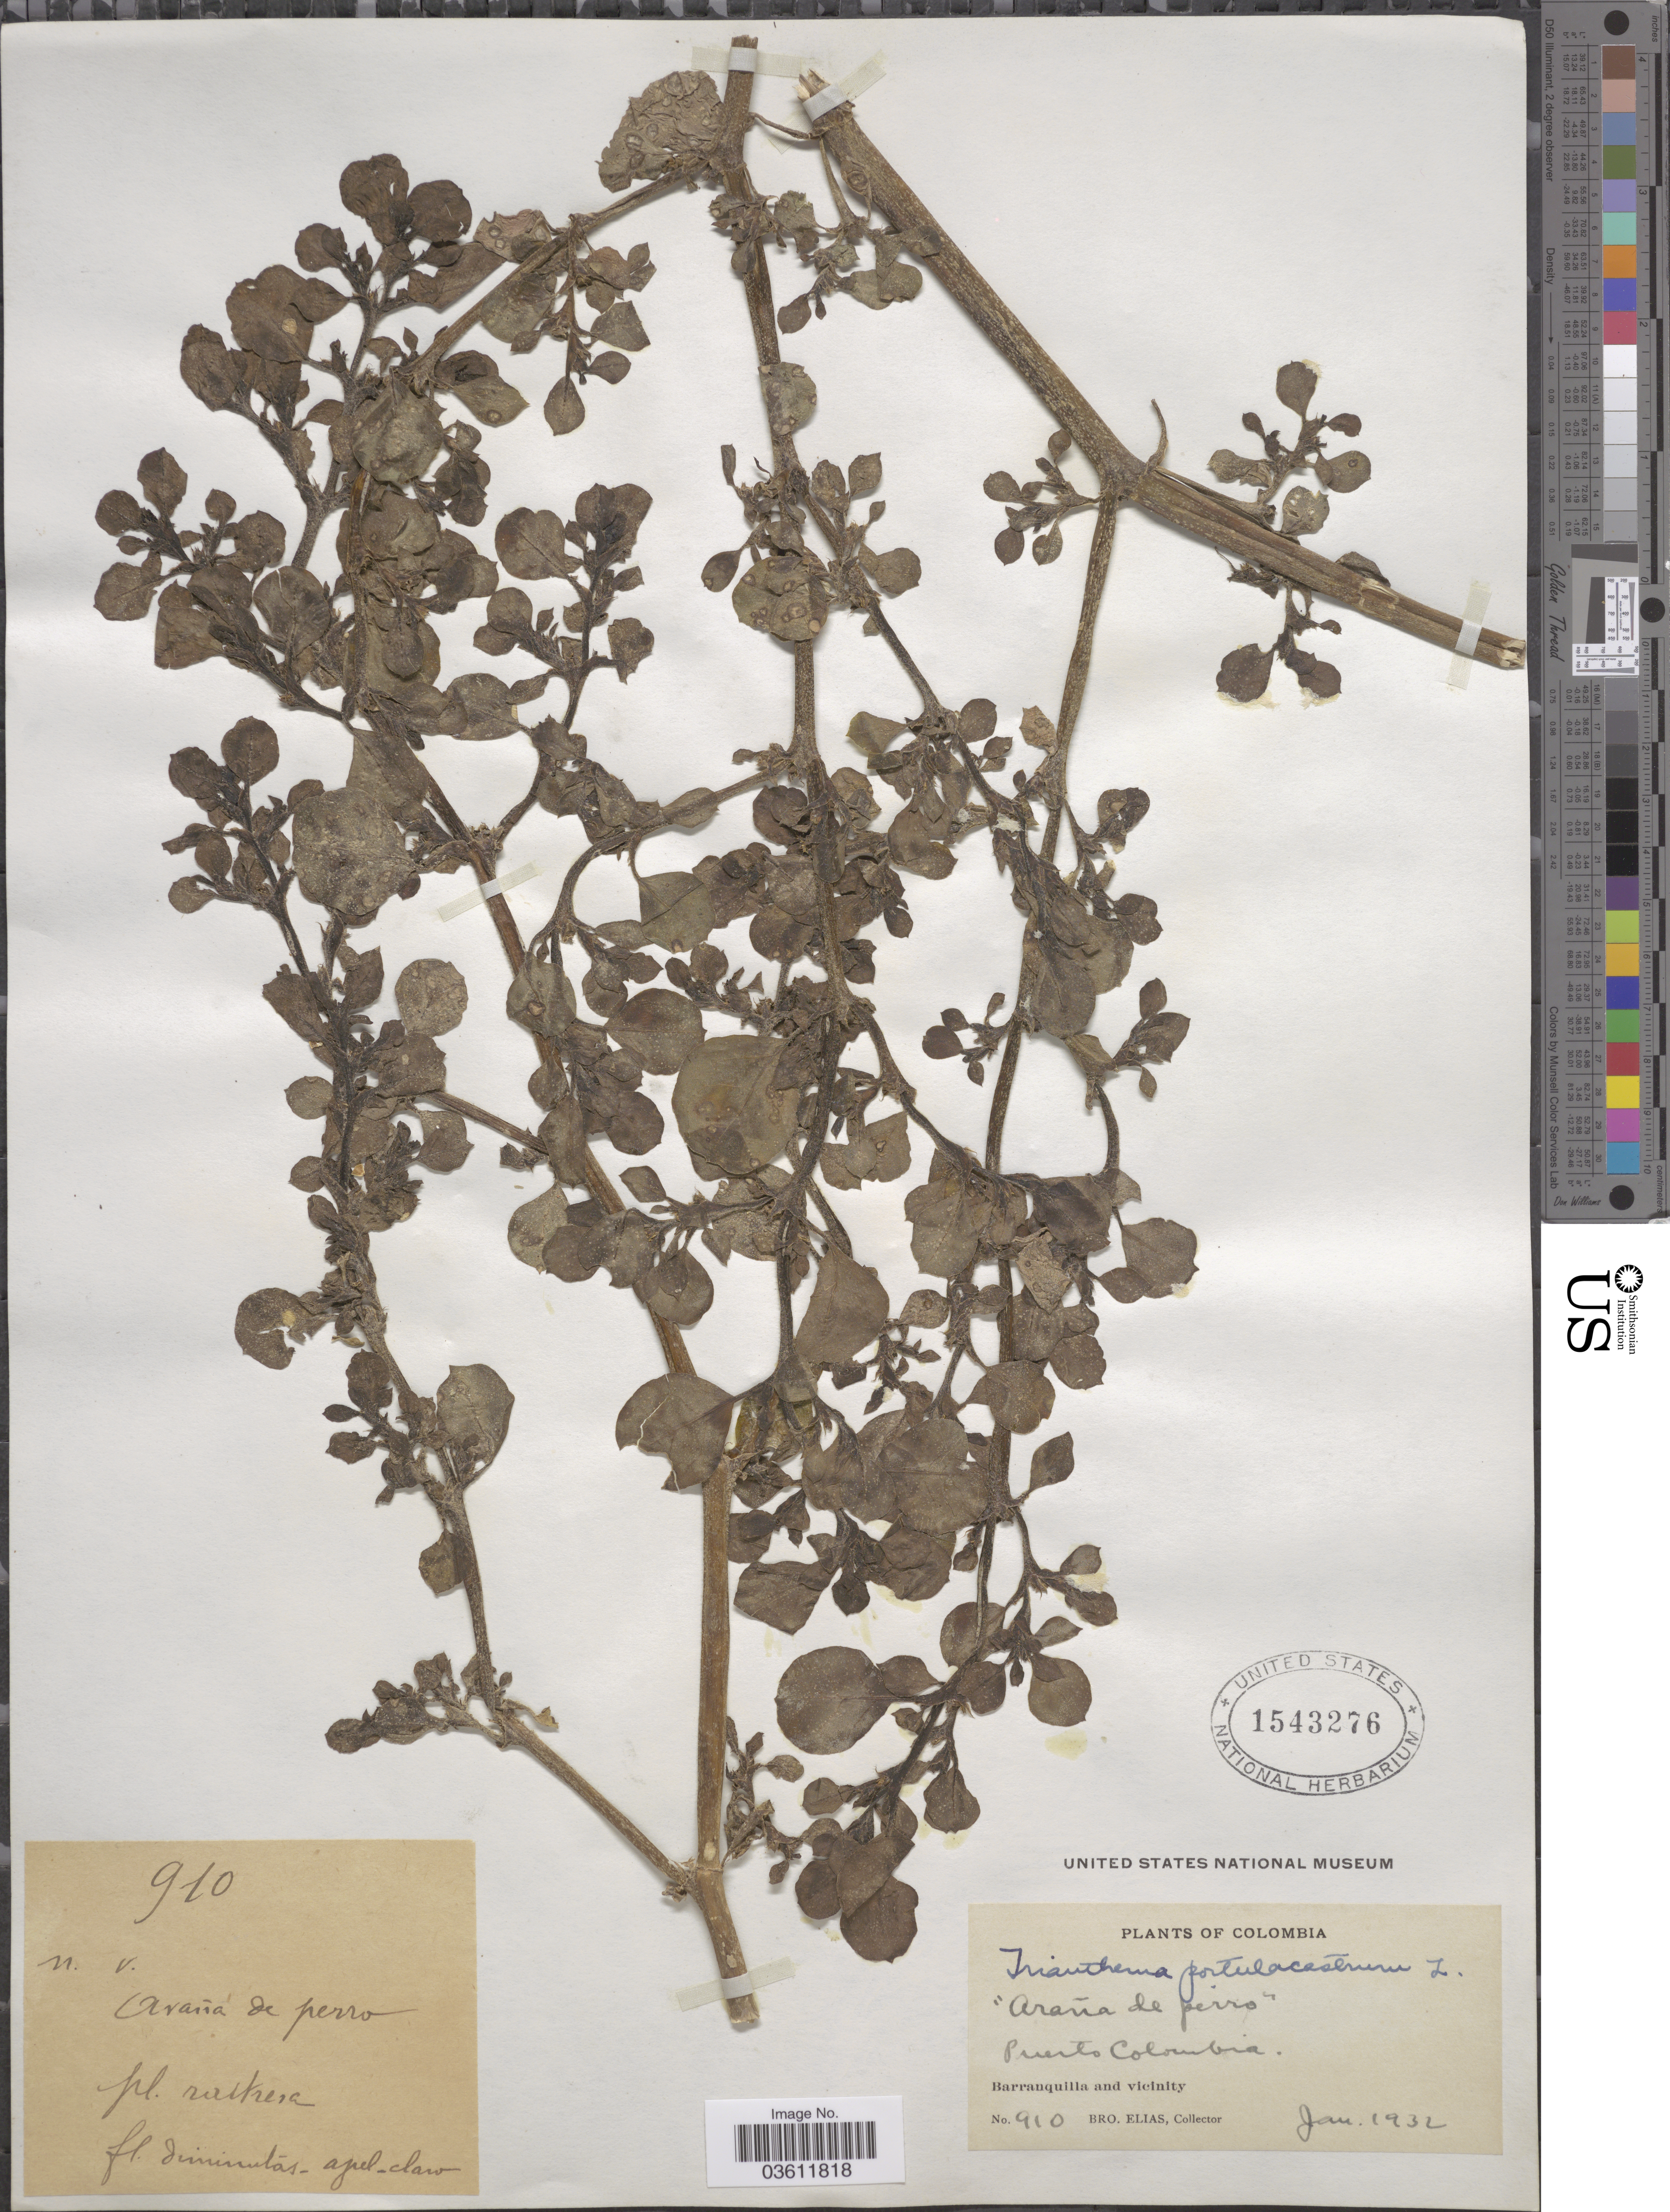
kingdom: Plantae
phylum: Tracheophyta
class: Magnoliopsida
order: Caryophyllales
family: Aizoaceae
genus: Trianthema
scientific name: Trianthema portulacastrum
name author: L.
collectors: Bro. Elias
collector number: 910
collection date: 1932-01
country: Colombia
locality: Puerto Colombia. Barranquilla and vicinity.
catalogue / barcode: US 1543276